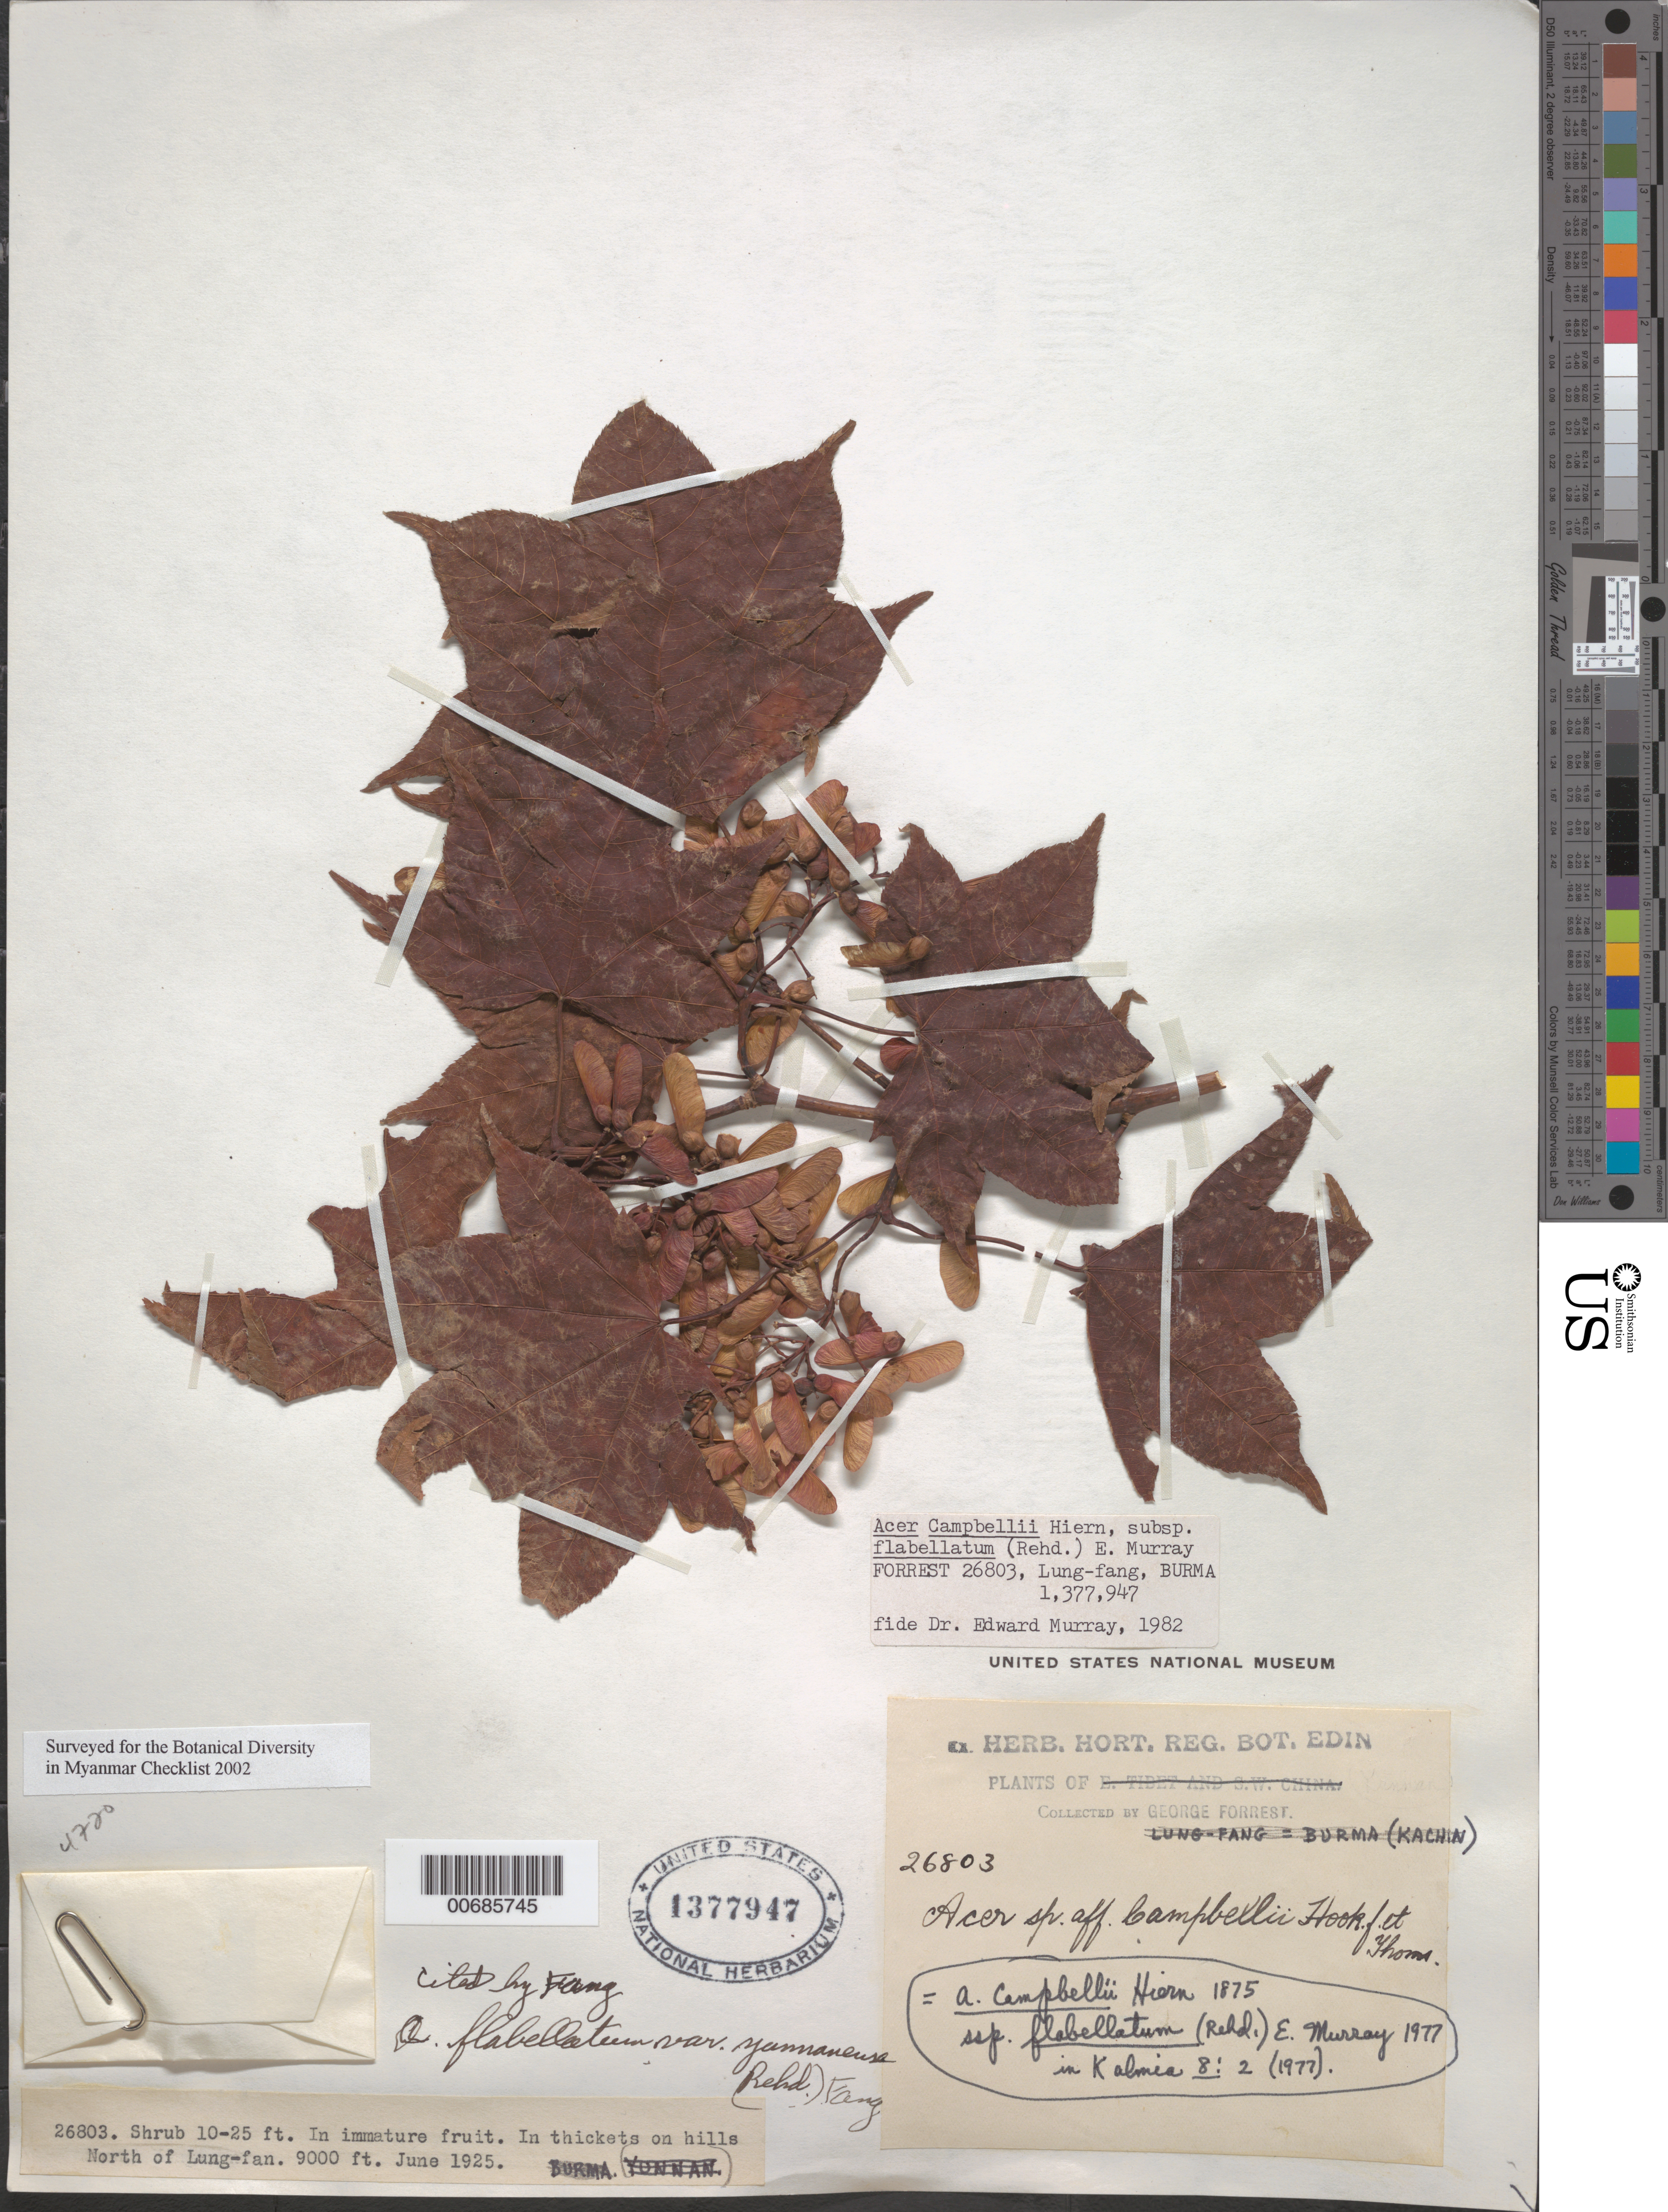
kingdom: Plantae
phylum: Tracheophyta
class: Magnoliopsida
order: Sapindales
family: Sapindaceae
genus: Acer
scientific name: Acer campbellii subsp. flabellatum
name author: (Rehder) A.E. Murray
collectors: G. Forrest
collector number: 26803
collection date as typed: Jun 1925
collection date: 1925-06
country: Myanmar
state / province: Kachin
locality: Lung-fang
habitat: Thickets on hills, N side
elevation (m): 2743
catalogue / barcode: US 1377947